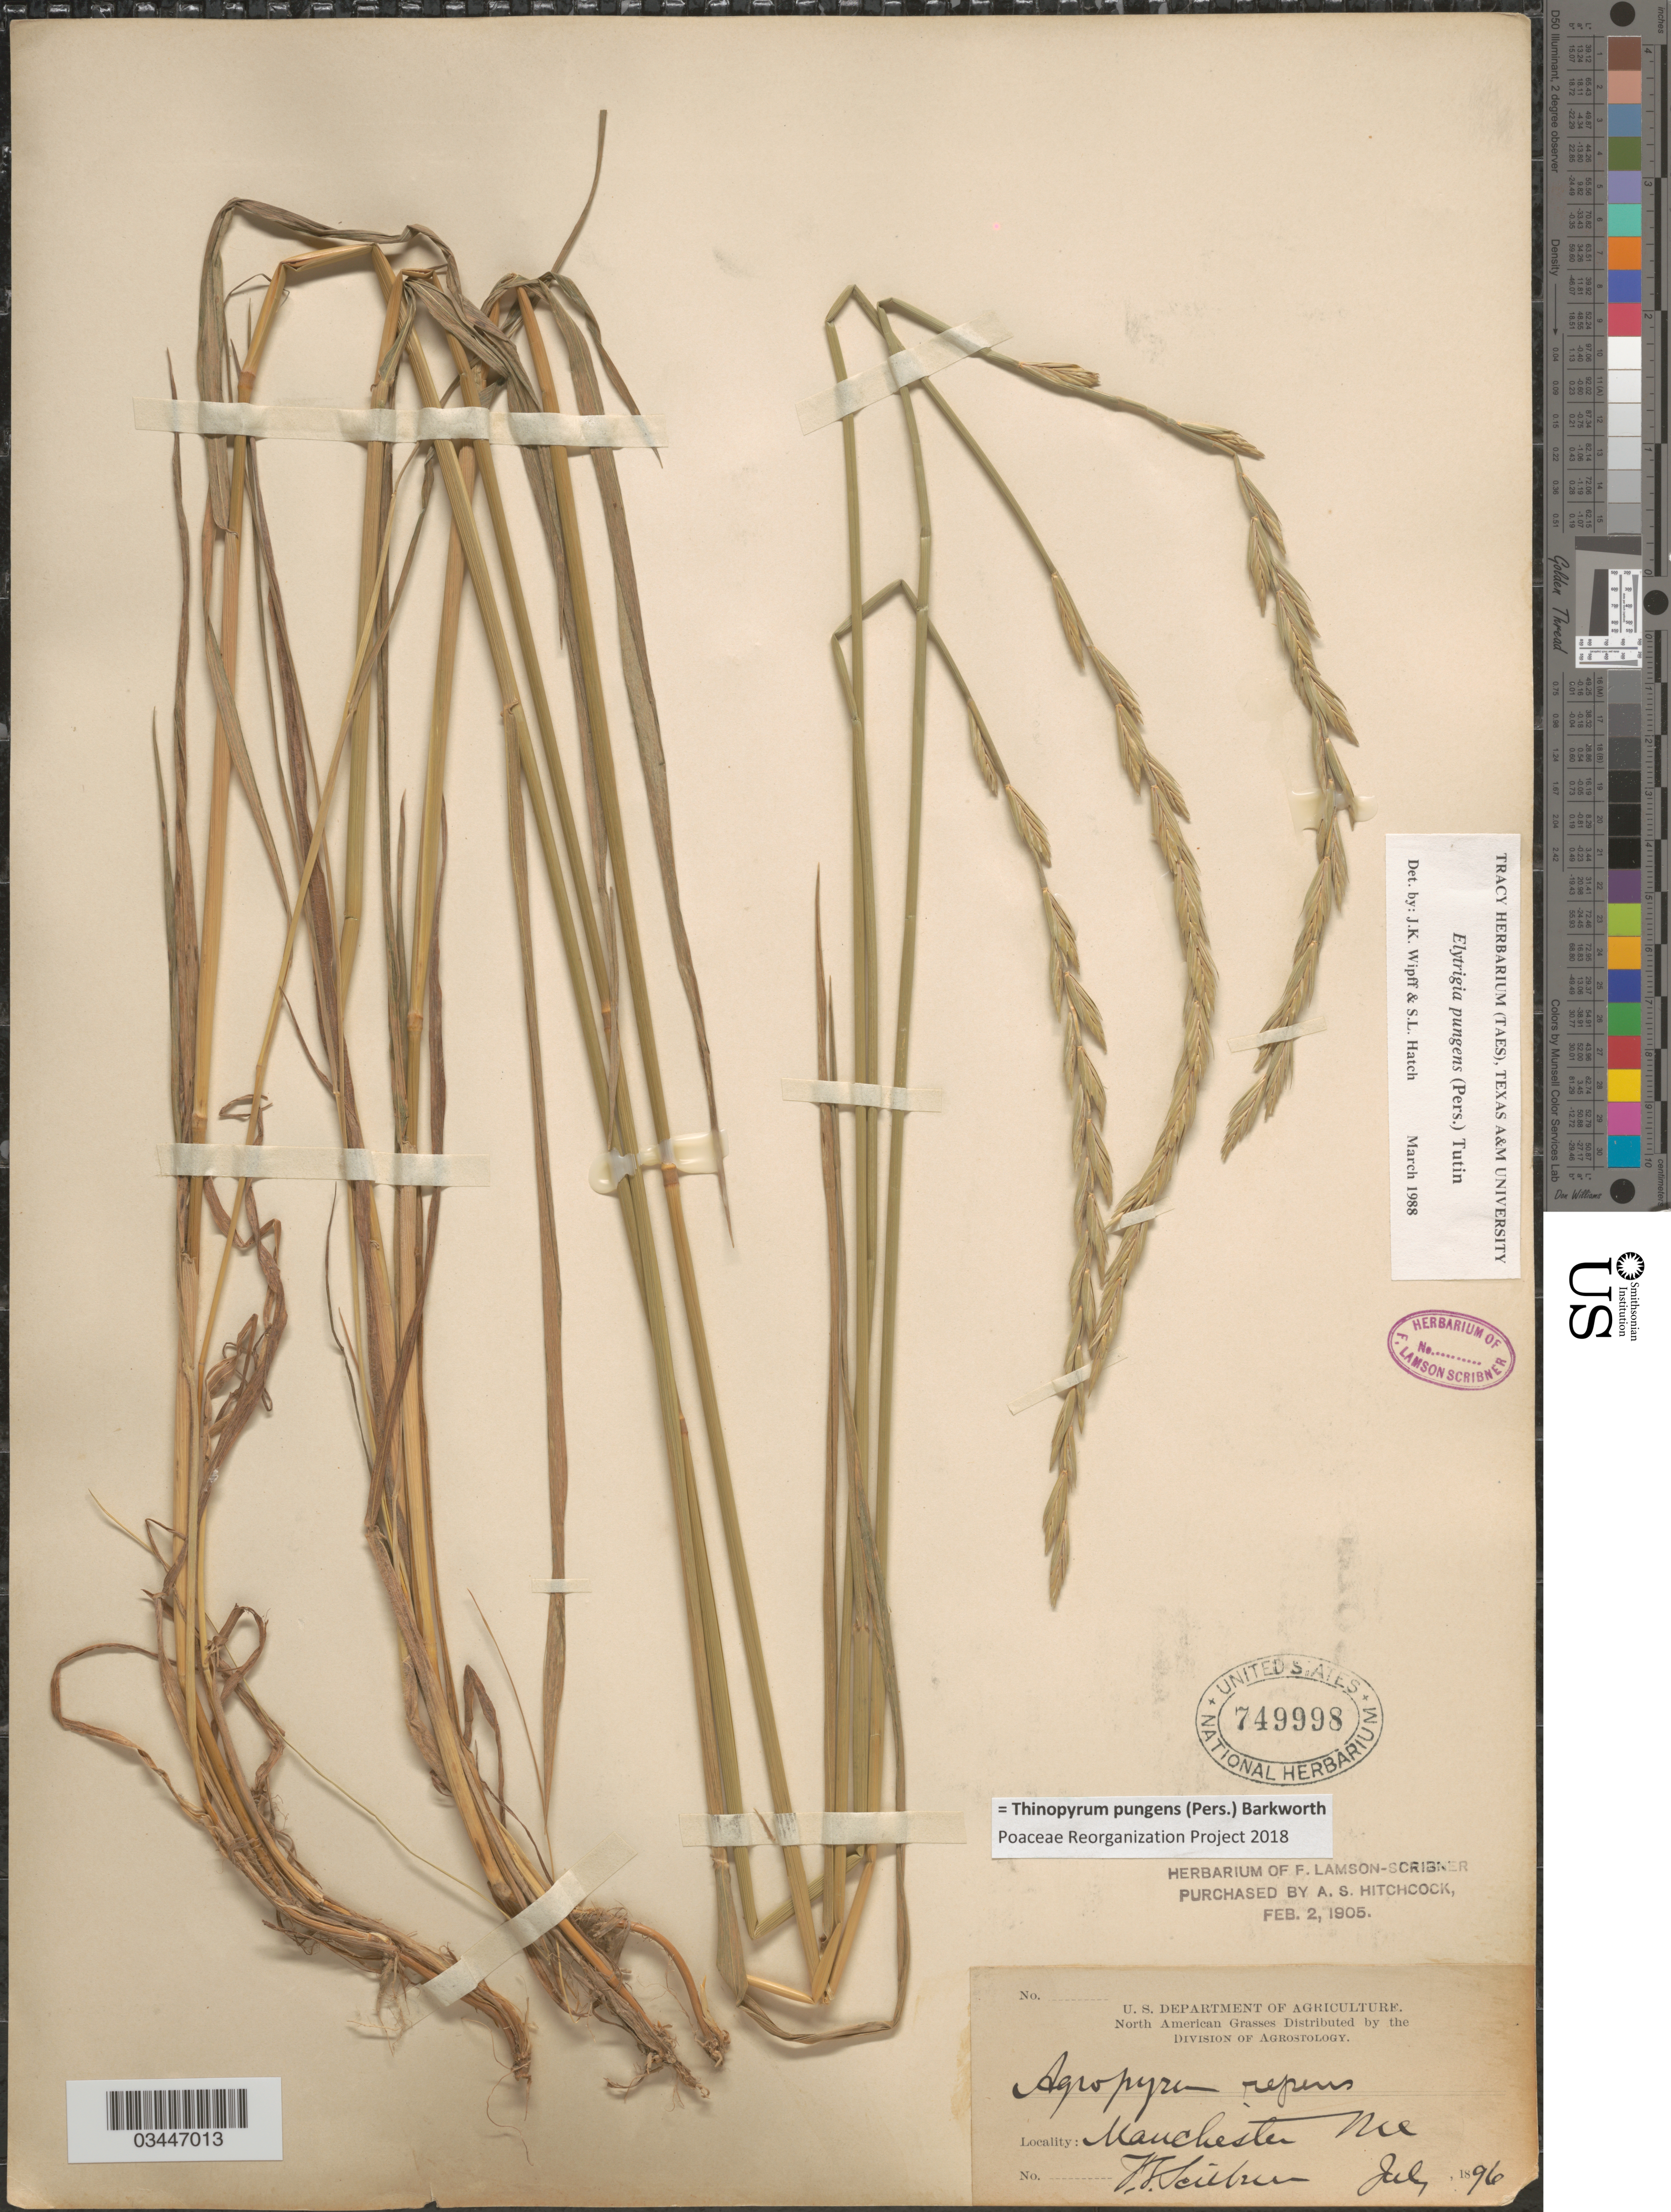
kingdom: Plantae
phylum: Tracheophyta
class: Liliopsida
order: Poales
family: Poaceae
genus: Thinopyrum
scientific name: Thinopyrum pungens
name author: (Pers.) Barkworth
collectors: F. Lamson-Scribner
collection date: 1896-07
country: United States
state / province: Maine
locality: Manchester.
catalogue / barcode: US 749998